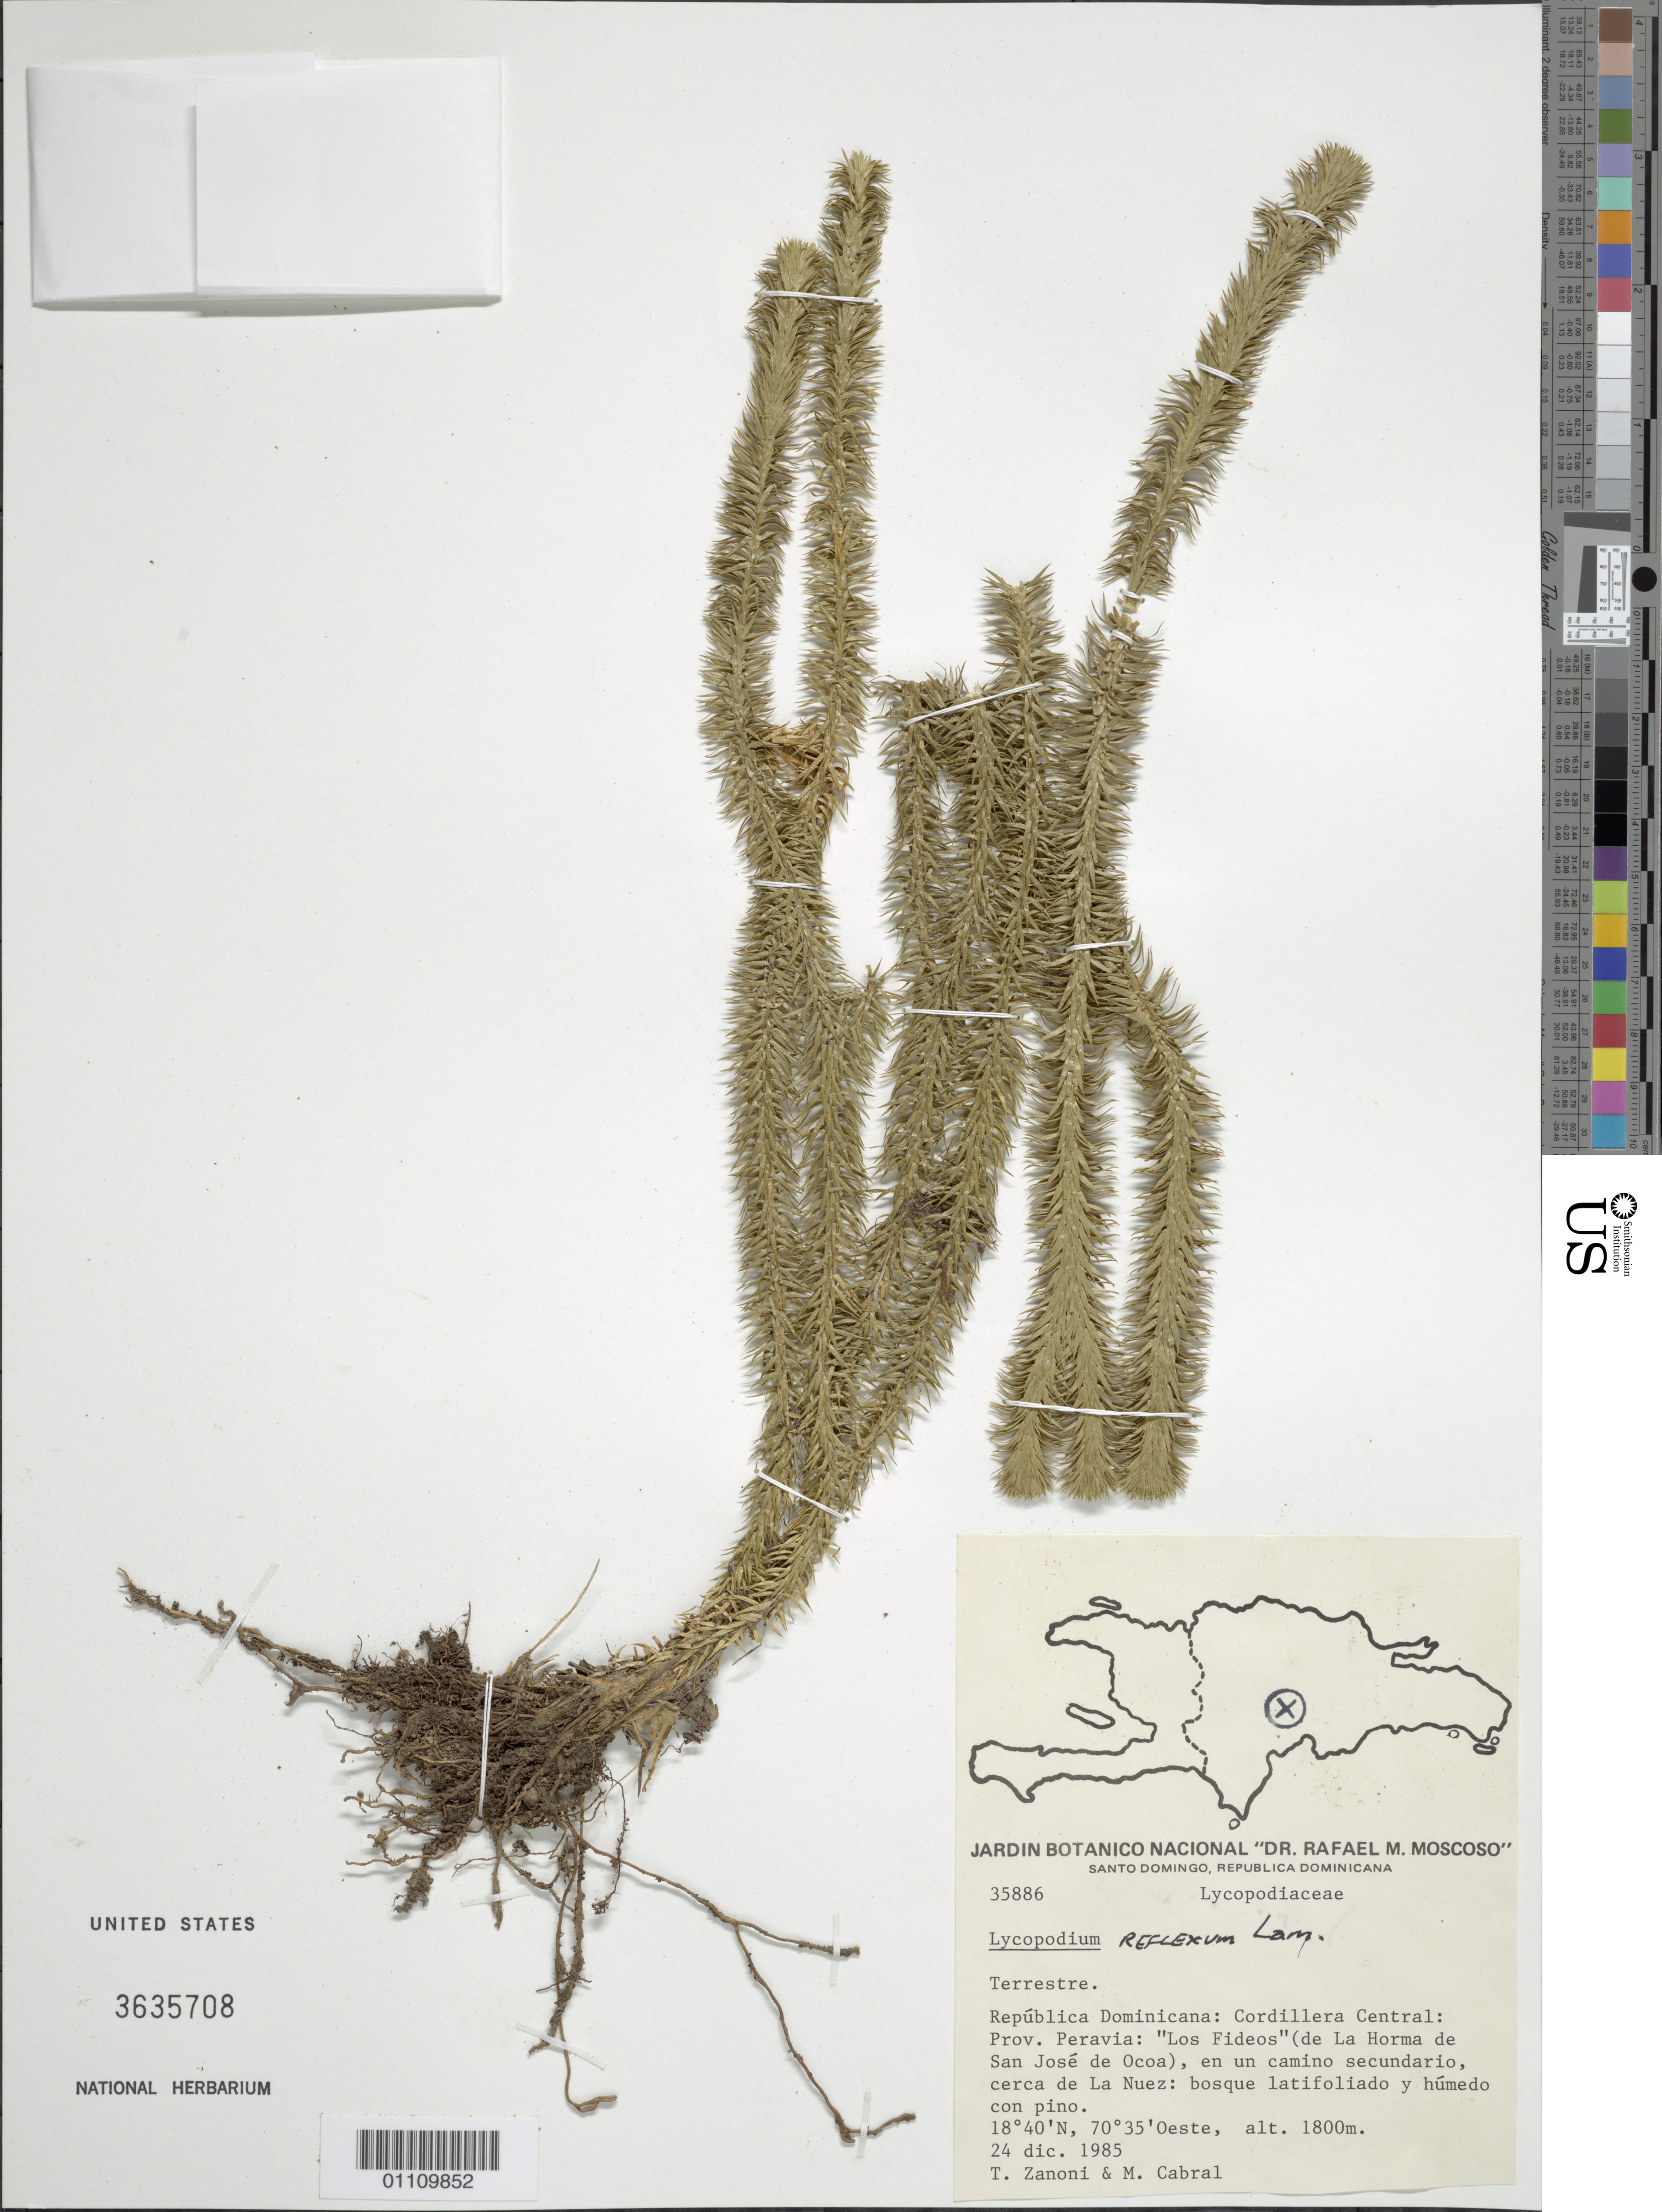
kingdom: Plantae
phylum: Tracheophyta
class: Lycopodiopsida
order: Lycopodiales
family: Lycopodiaceae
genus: Phlegmariurus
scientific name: Phlegmariurus reflexus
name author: (Lam.) B. Øllg.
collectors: T. A. Zanoni & M. Cabral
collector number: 35886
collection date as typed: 24 Dec 1985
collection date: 1985-12-24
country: Dominican Republic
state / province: Peravia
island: Hispaniola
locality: Cordillera Central, "Los Fideos" (de La Horma de San José de Ocoa), en un camino secundario, cerca de La Nuez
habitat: Bosque latifoliado y húmedo con pino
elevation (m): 1800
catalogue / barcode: US 3635708